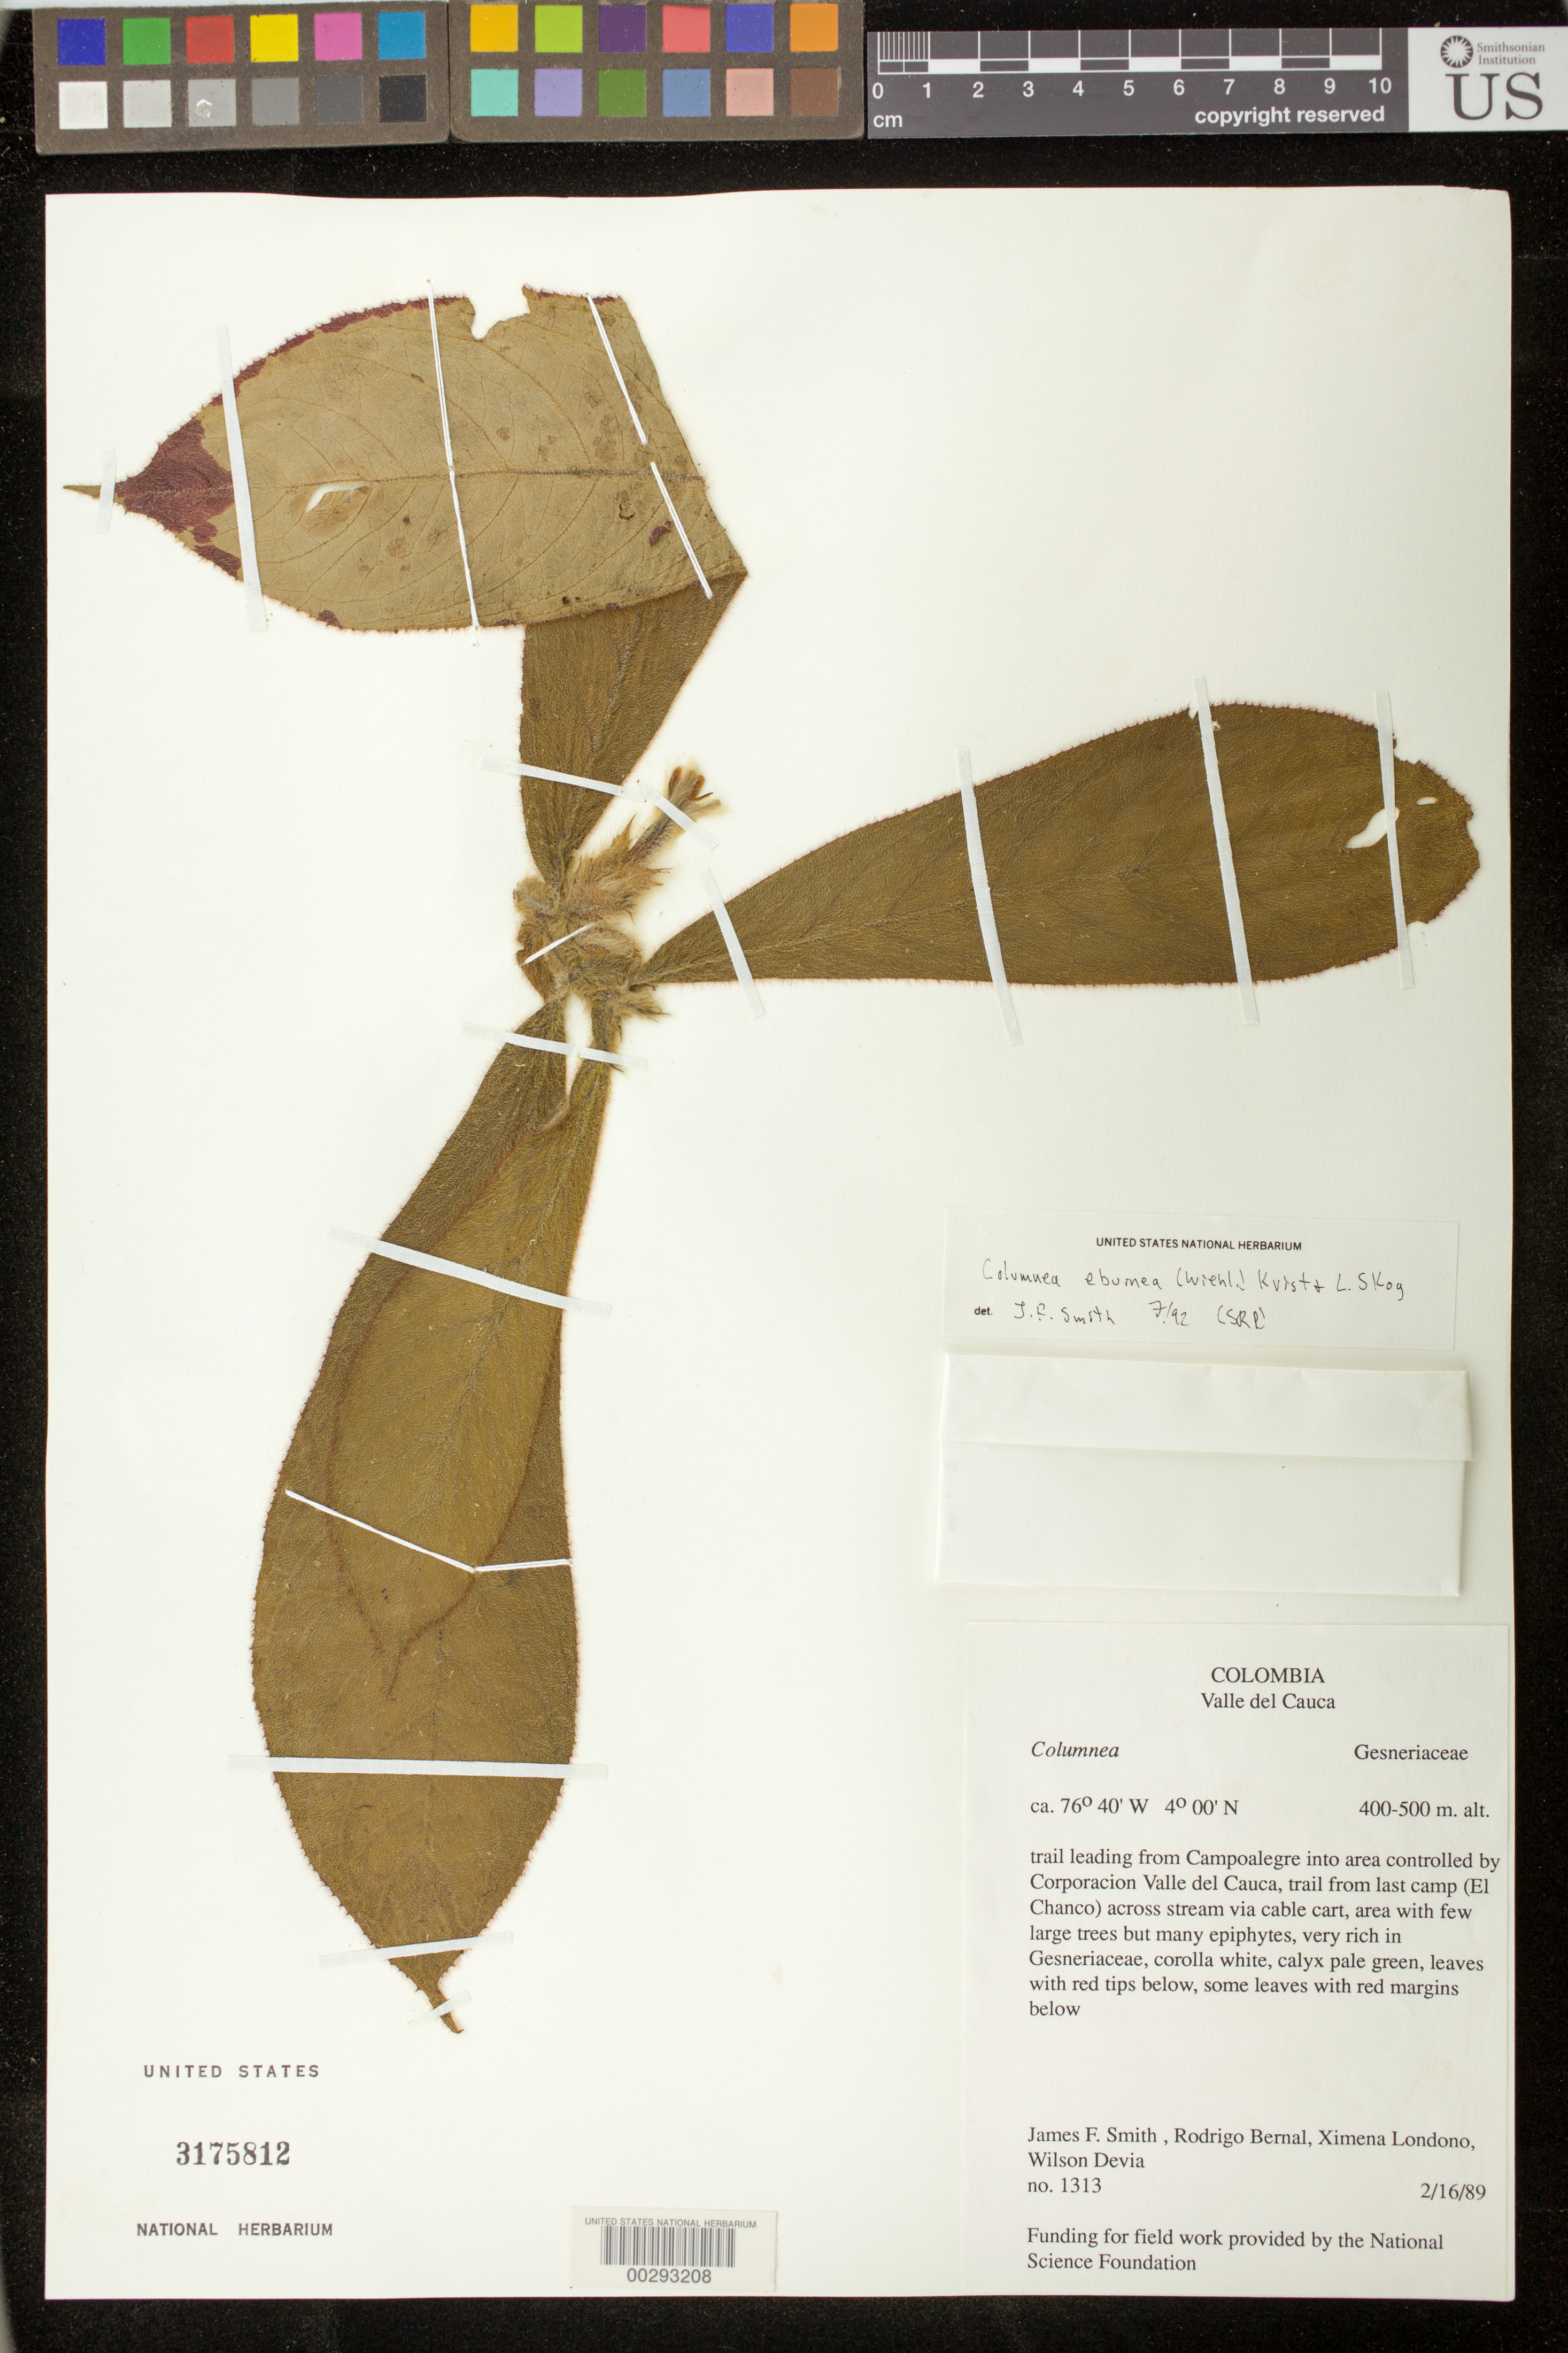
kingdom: Plantae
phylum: Tracheophyta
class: Magnoliopsida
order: Lamiales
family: Gesneriaceae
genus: Columnea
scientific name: Columnea eburnea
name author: (Wiehler) L.P. Kvist & L.E. Skog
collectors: J. Smith, R. Bernal, X. Londoño & W. Devia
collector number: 1313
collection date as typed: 16 Feb 1989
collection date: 1989-02-16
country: Colombia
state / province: Valle del Cauca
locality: From Campoalegre in area of Corporacion Valle del Cauca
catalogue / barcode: US 3175812